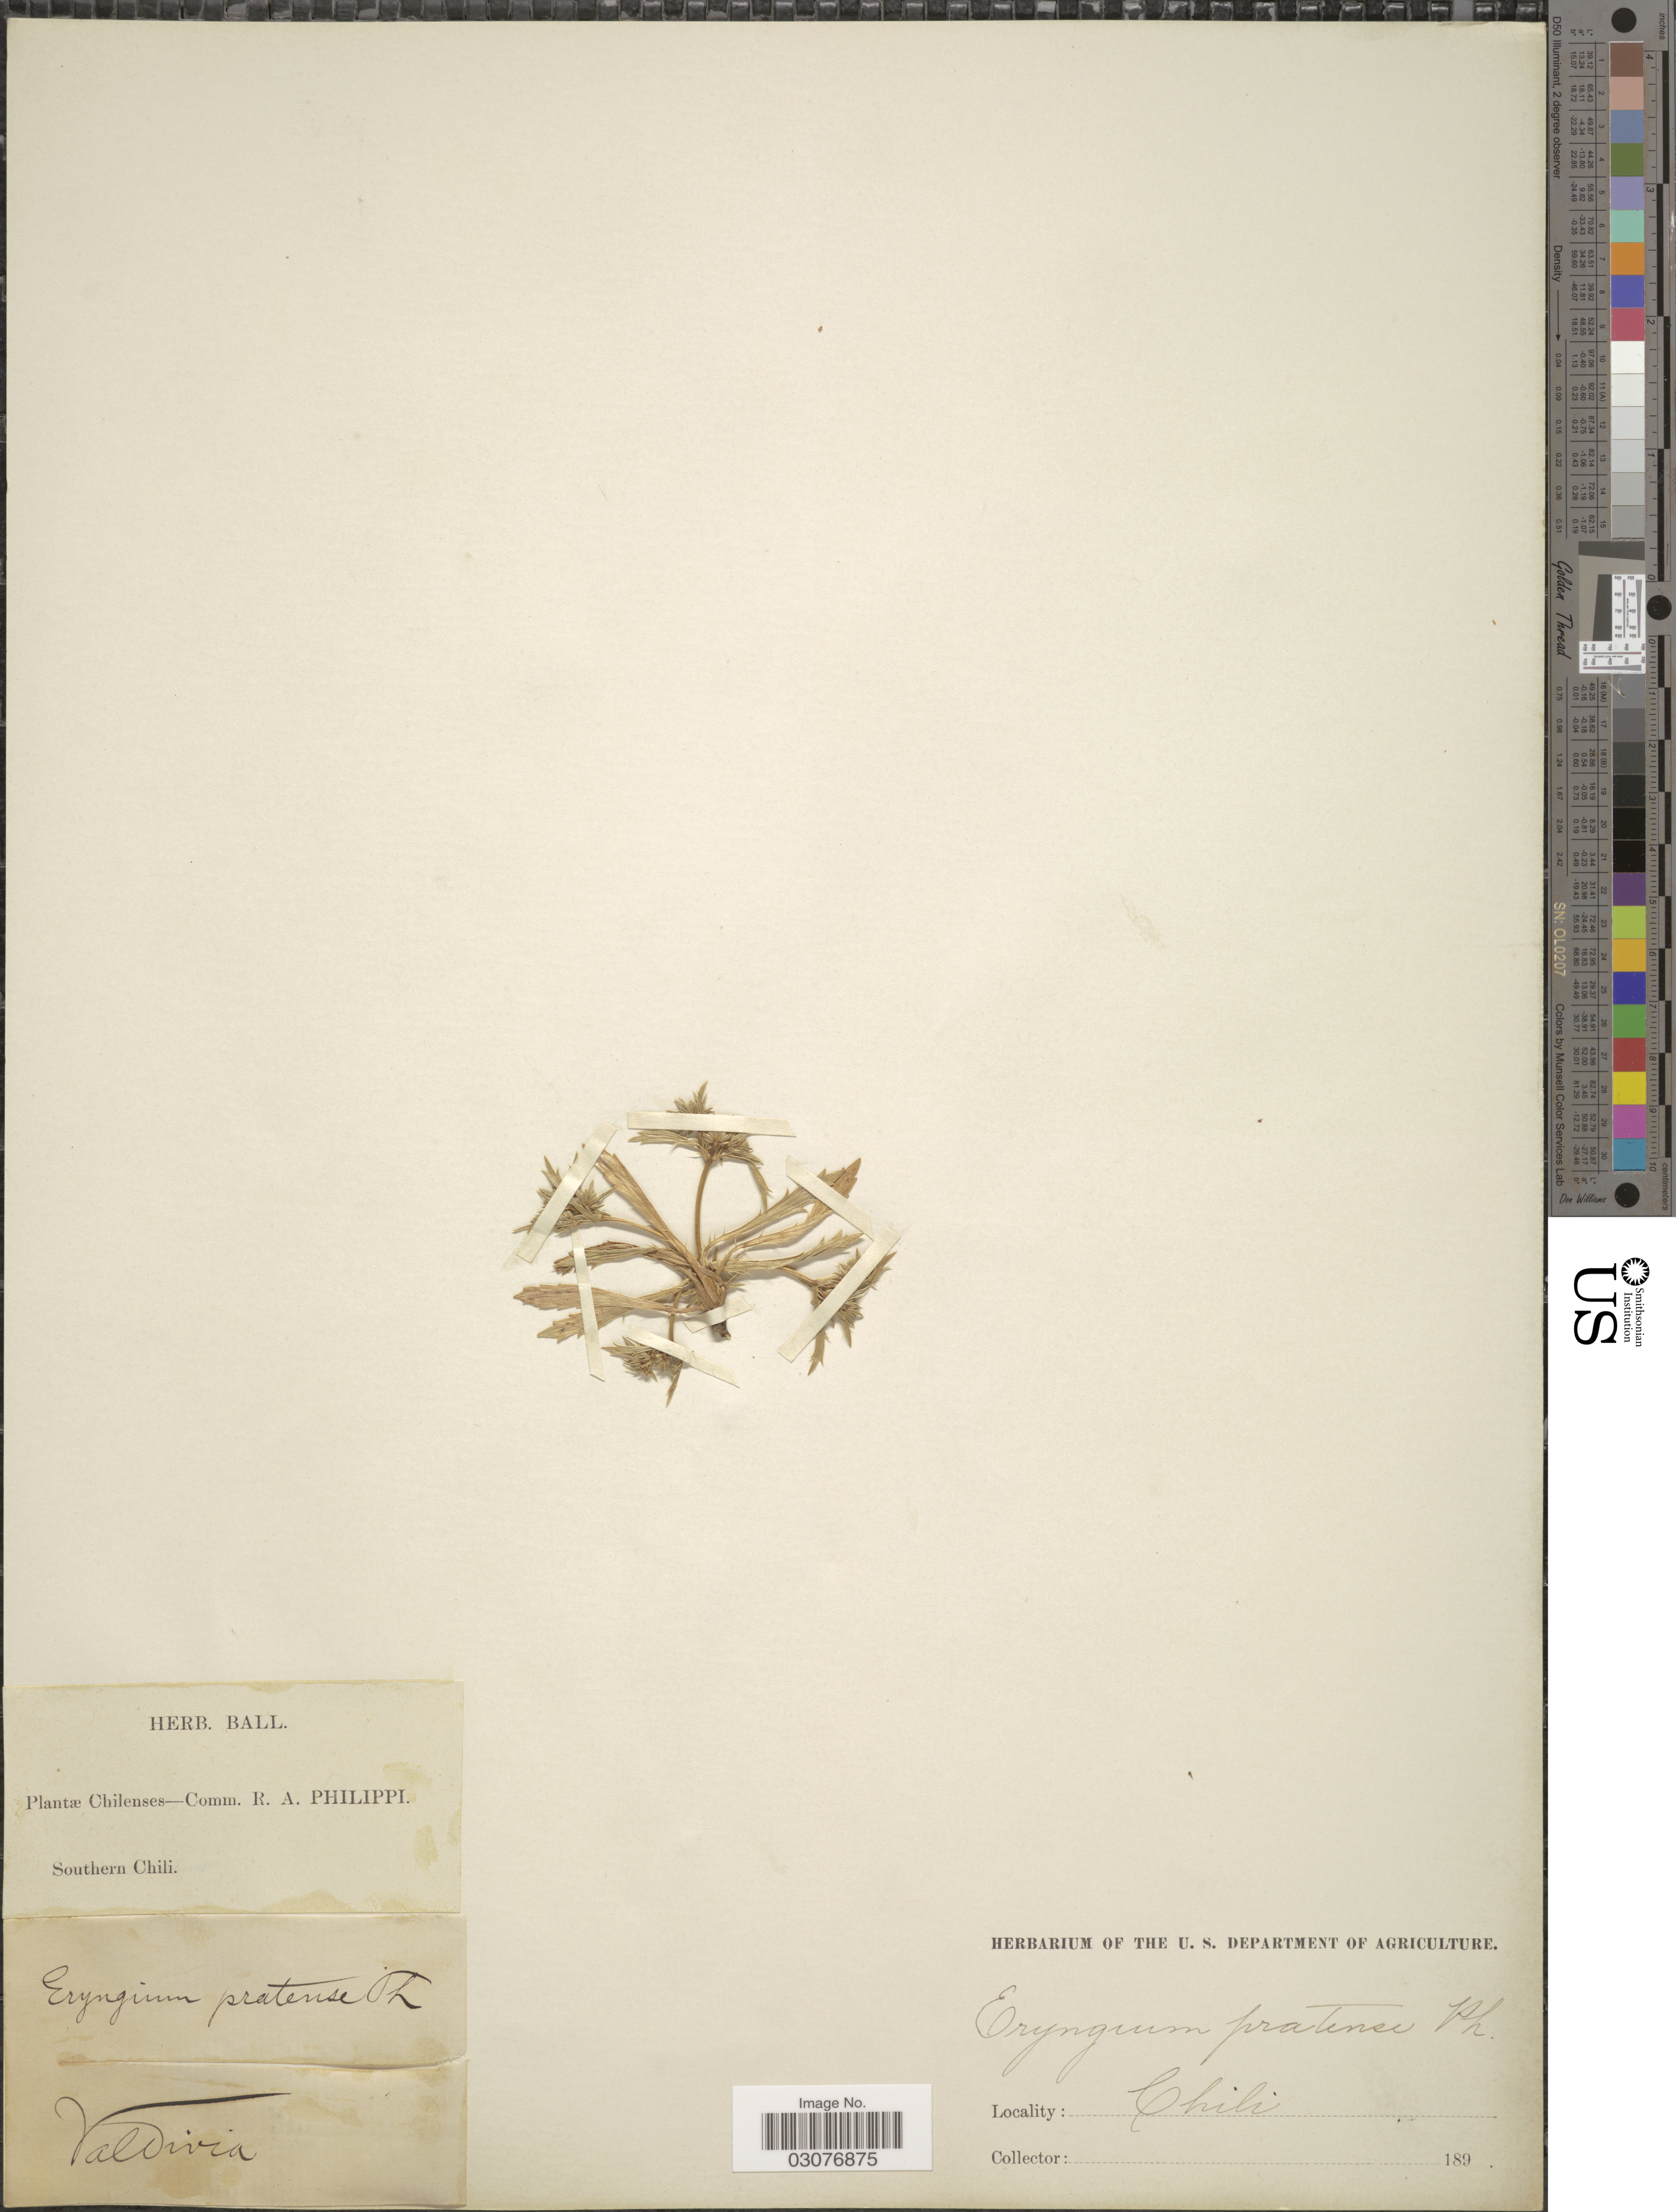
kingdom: Plantae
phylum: Tracheophyta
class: Magnoliopsida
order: Apiales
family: Apiaceae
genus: Eryngium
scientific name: Eryngium pratense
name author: Phil.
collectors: Facchini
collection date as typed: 189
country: Chile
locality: Valdivia. Southern Chili.